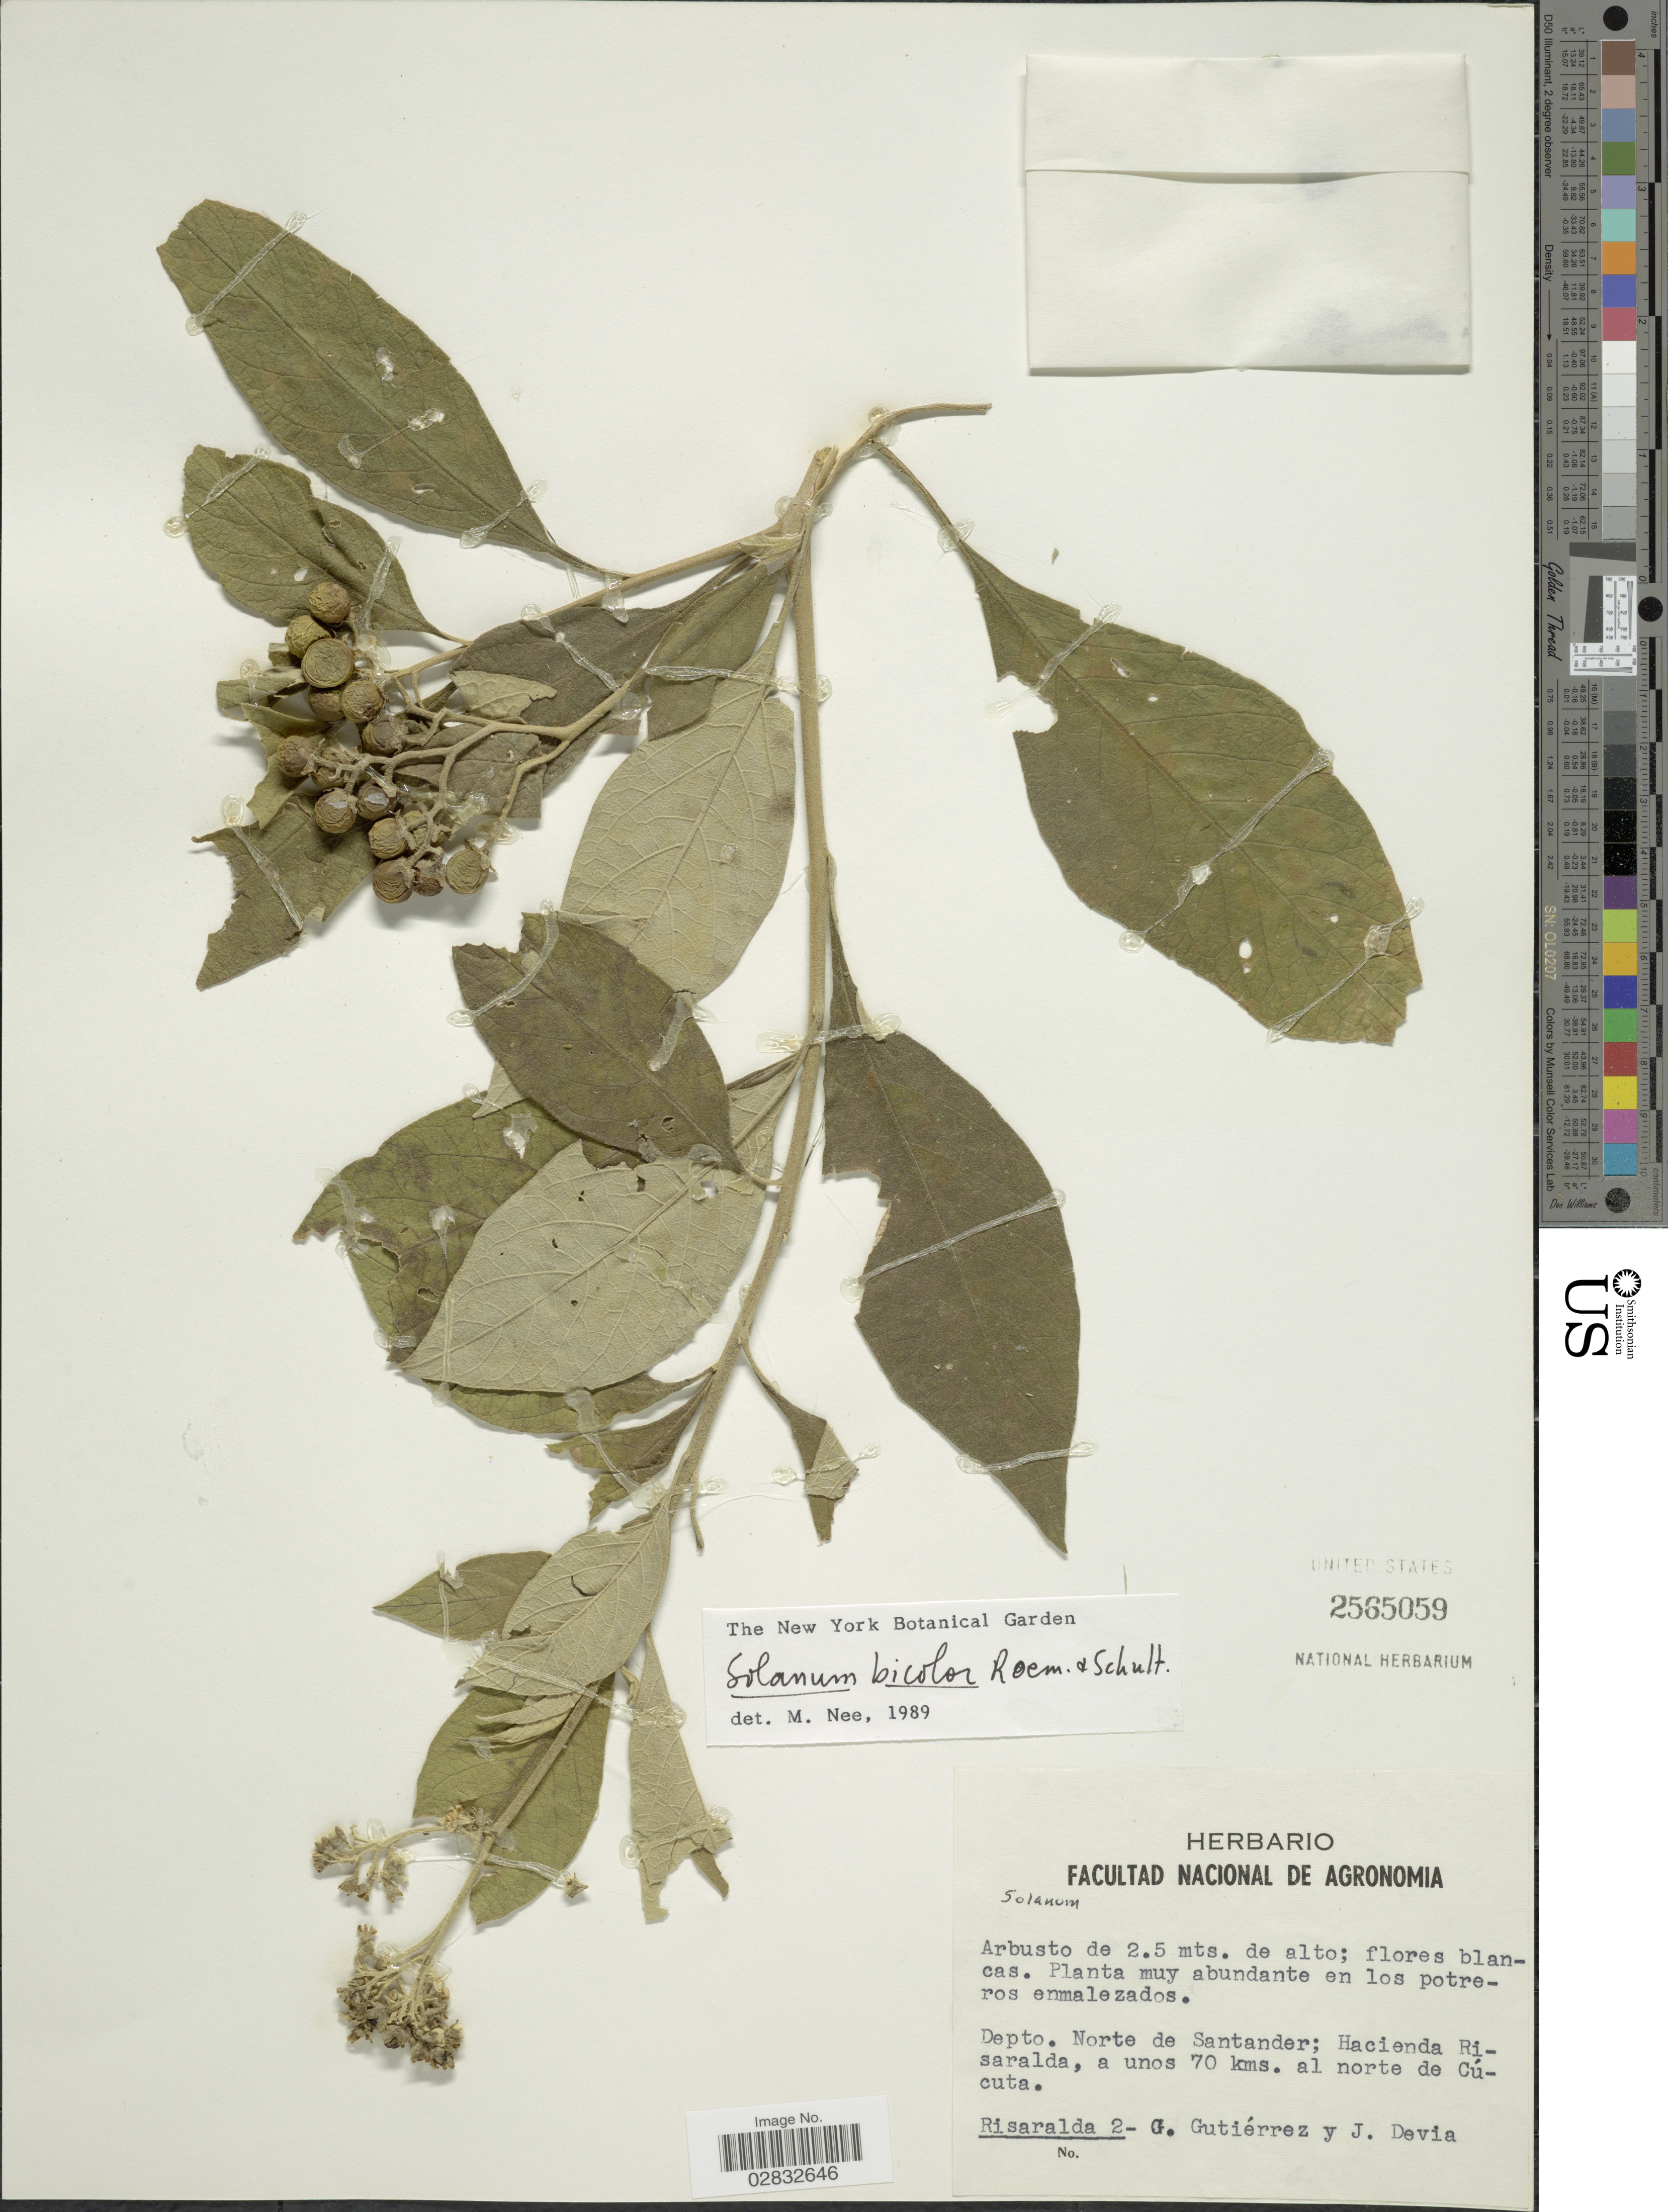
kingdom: Plantae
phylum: Tracheophyta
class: Magnoliopsida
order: Solanales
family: Solanaceae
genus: Solanum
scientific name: Solanum bicolor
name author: Willd. ex Roem. & Schult.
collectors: G. Gutiérrez & J. Devia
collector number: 2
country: Colombia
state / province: Norte de Santander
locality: Depto. Norte de Santander, Hacienda Risaralda, a unos 70 kms. al norte de Cúcuta.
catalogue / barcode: US 2565059